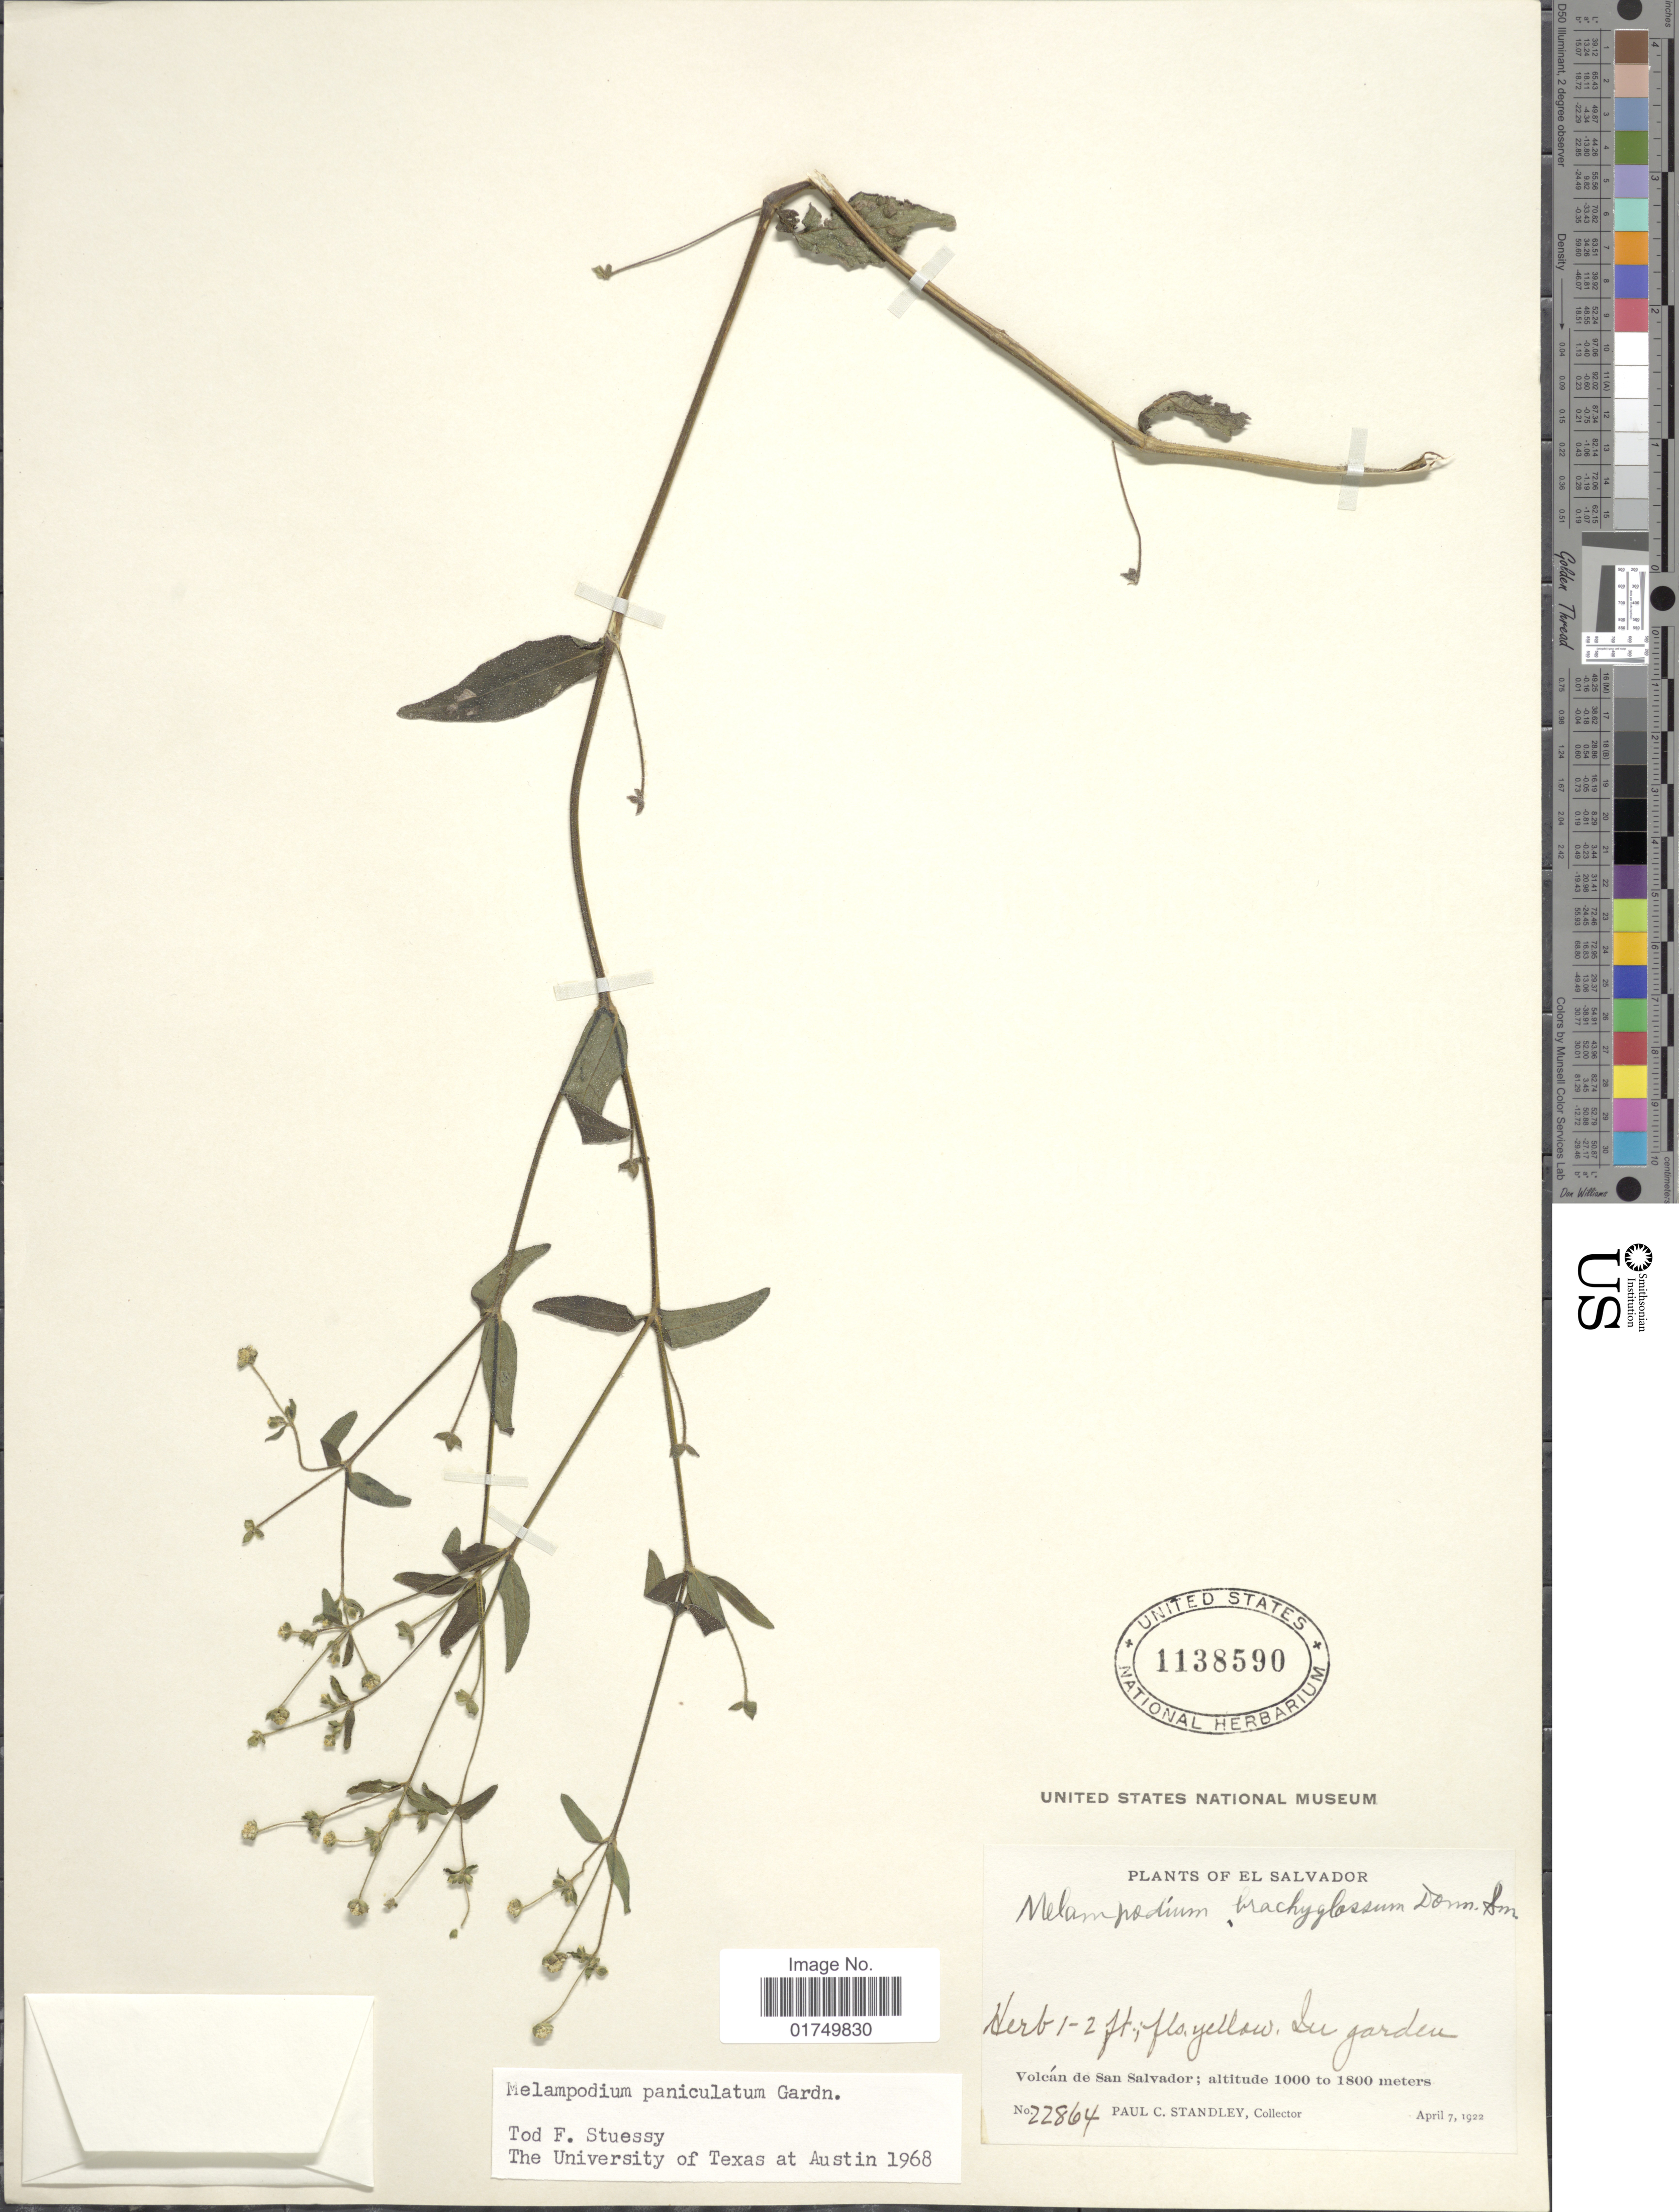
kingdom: Plantae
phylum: Tracheophyta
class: Magnoliopsida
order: Asterales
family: Asteraceae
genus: Melampodium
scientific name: Melampodium paniculatum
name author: Gardner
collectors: P. C. Standley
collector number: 22864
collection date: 1922-04-07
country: El Salvador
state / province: San Salvador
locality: Volcán de San Salvador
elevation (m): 1000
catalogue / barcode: US 1138590